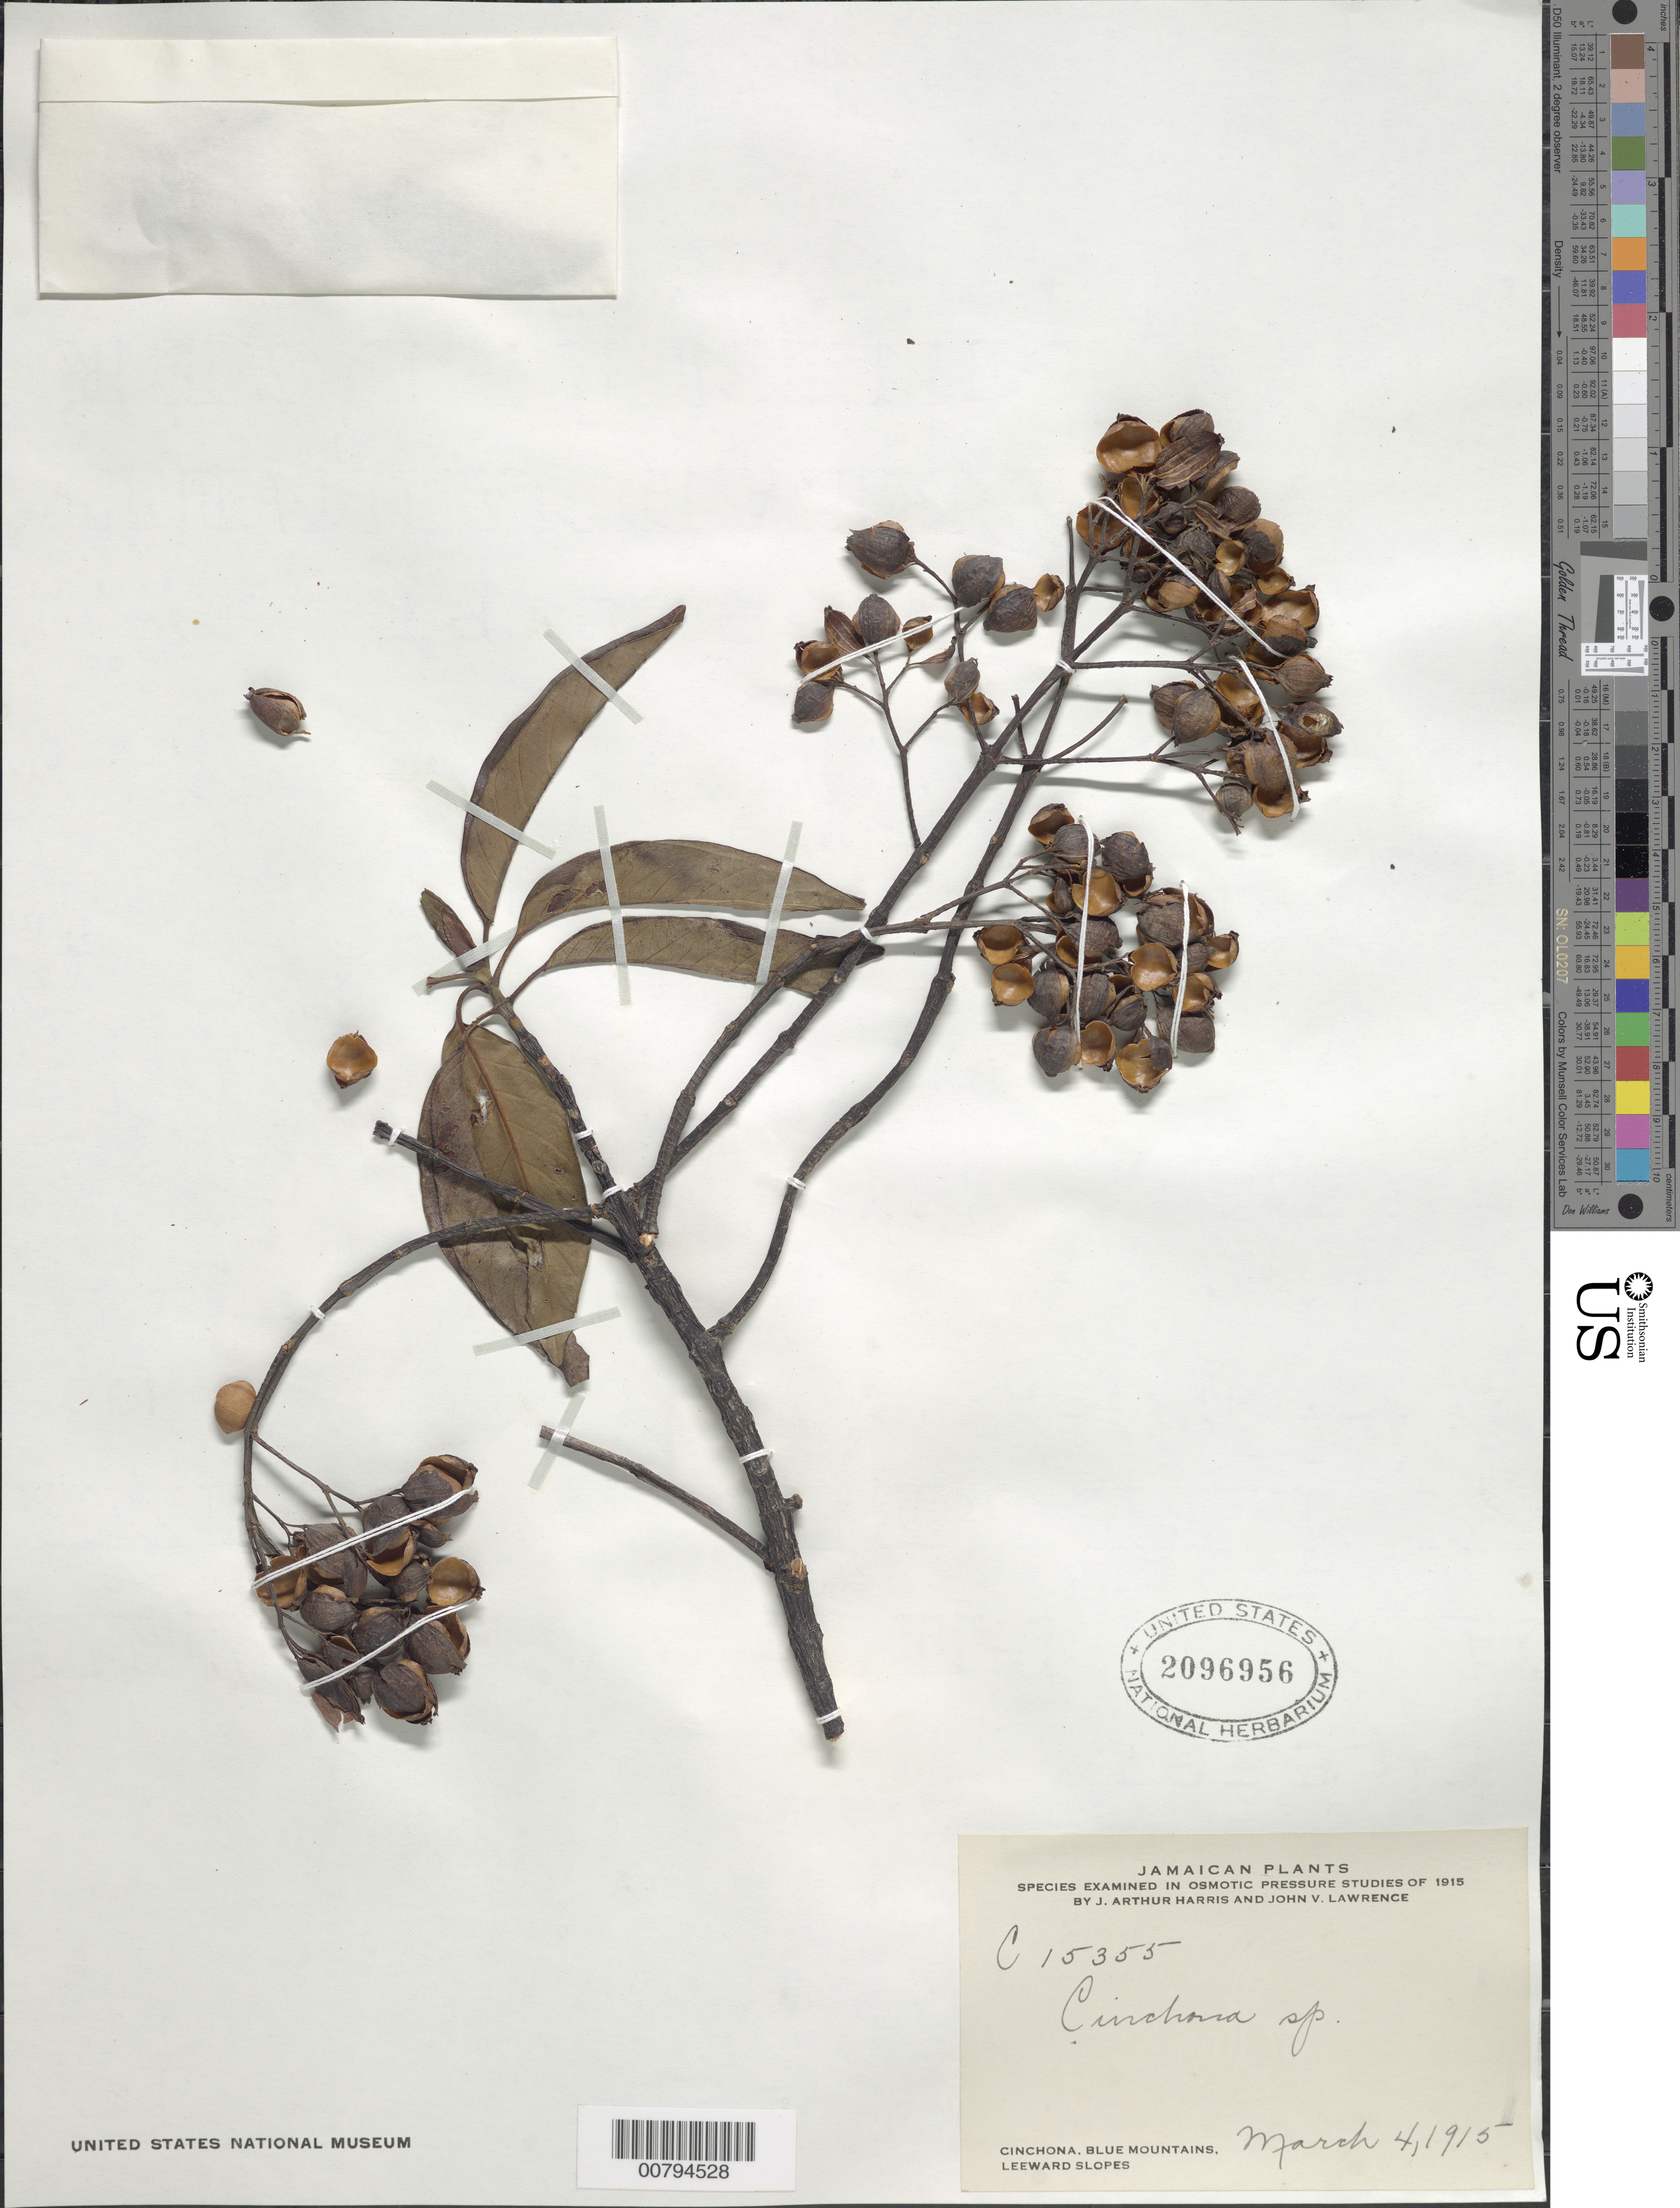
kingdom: Plantae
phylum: Tracheophyta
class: Magnoliopsida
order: Gentianales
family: Rubiaceae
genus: Cinchona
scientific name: Cinchona sp.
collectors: J. A. Harris & J. Lawrence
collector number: C 15355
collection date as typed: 04 Mar 1915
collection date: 1915-03-04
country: Jamaica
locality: Cinchona, Blue Mountains, leeward slopes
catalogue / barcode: US 2096956